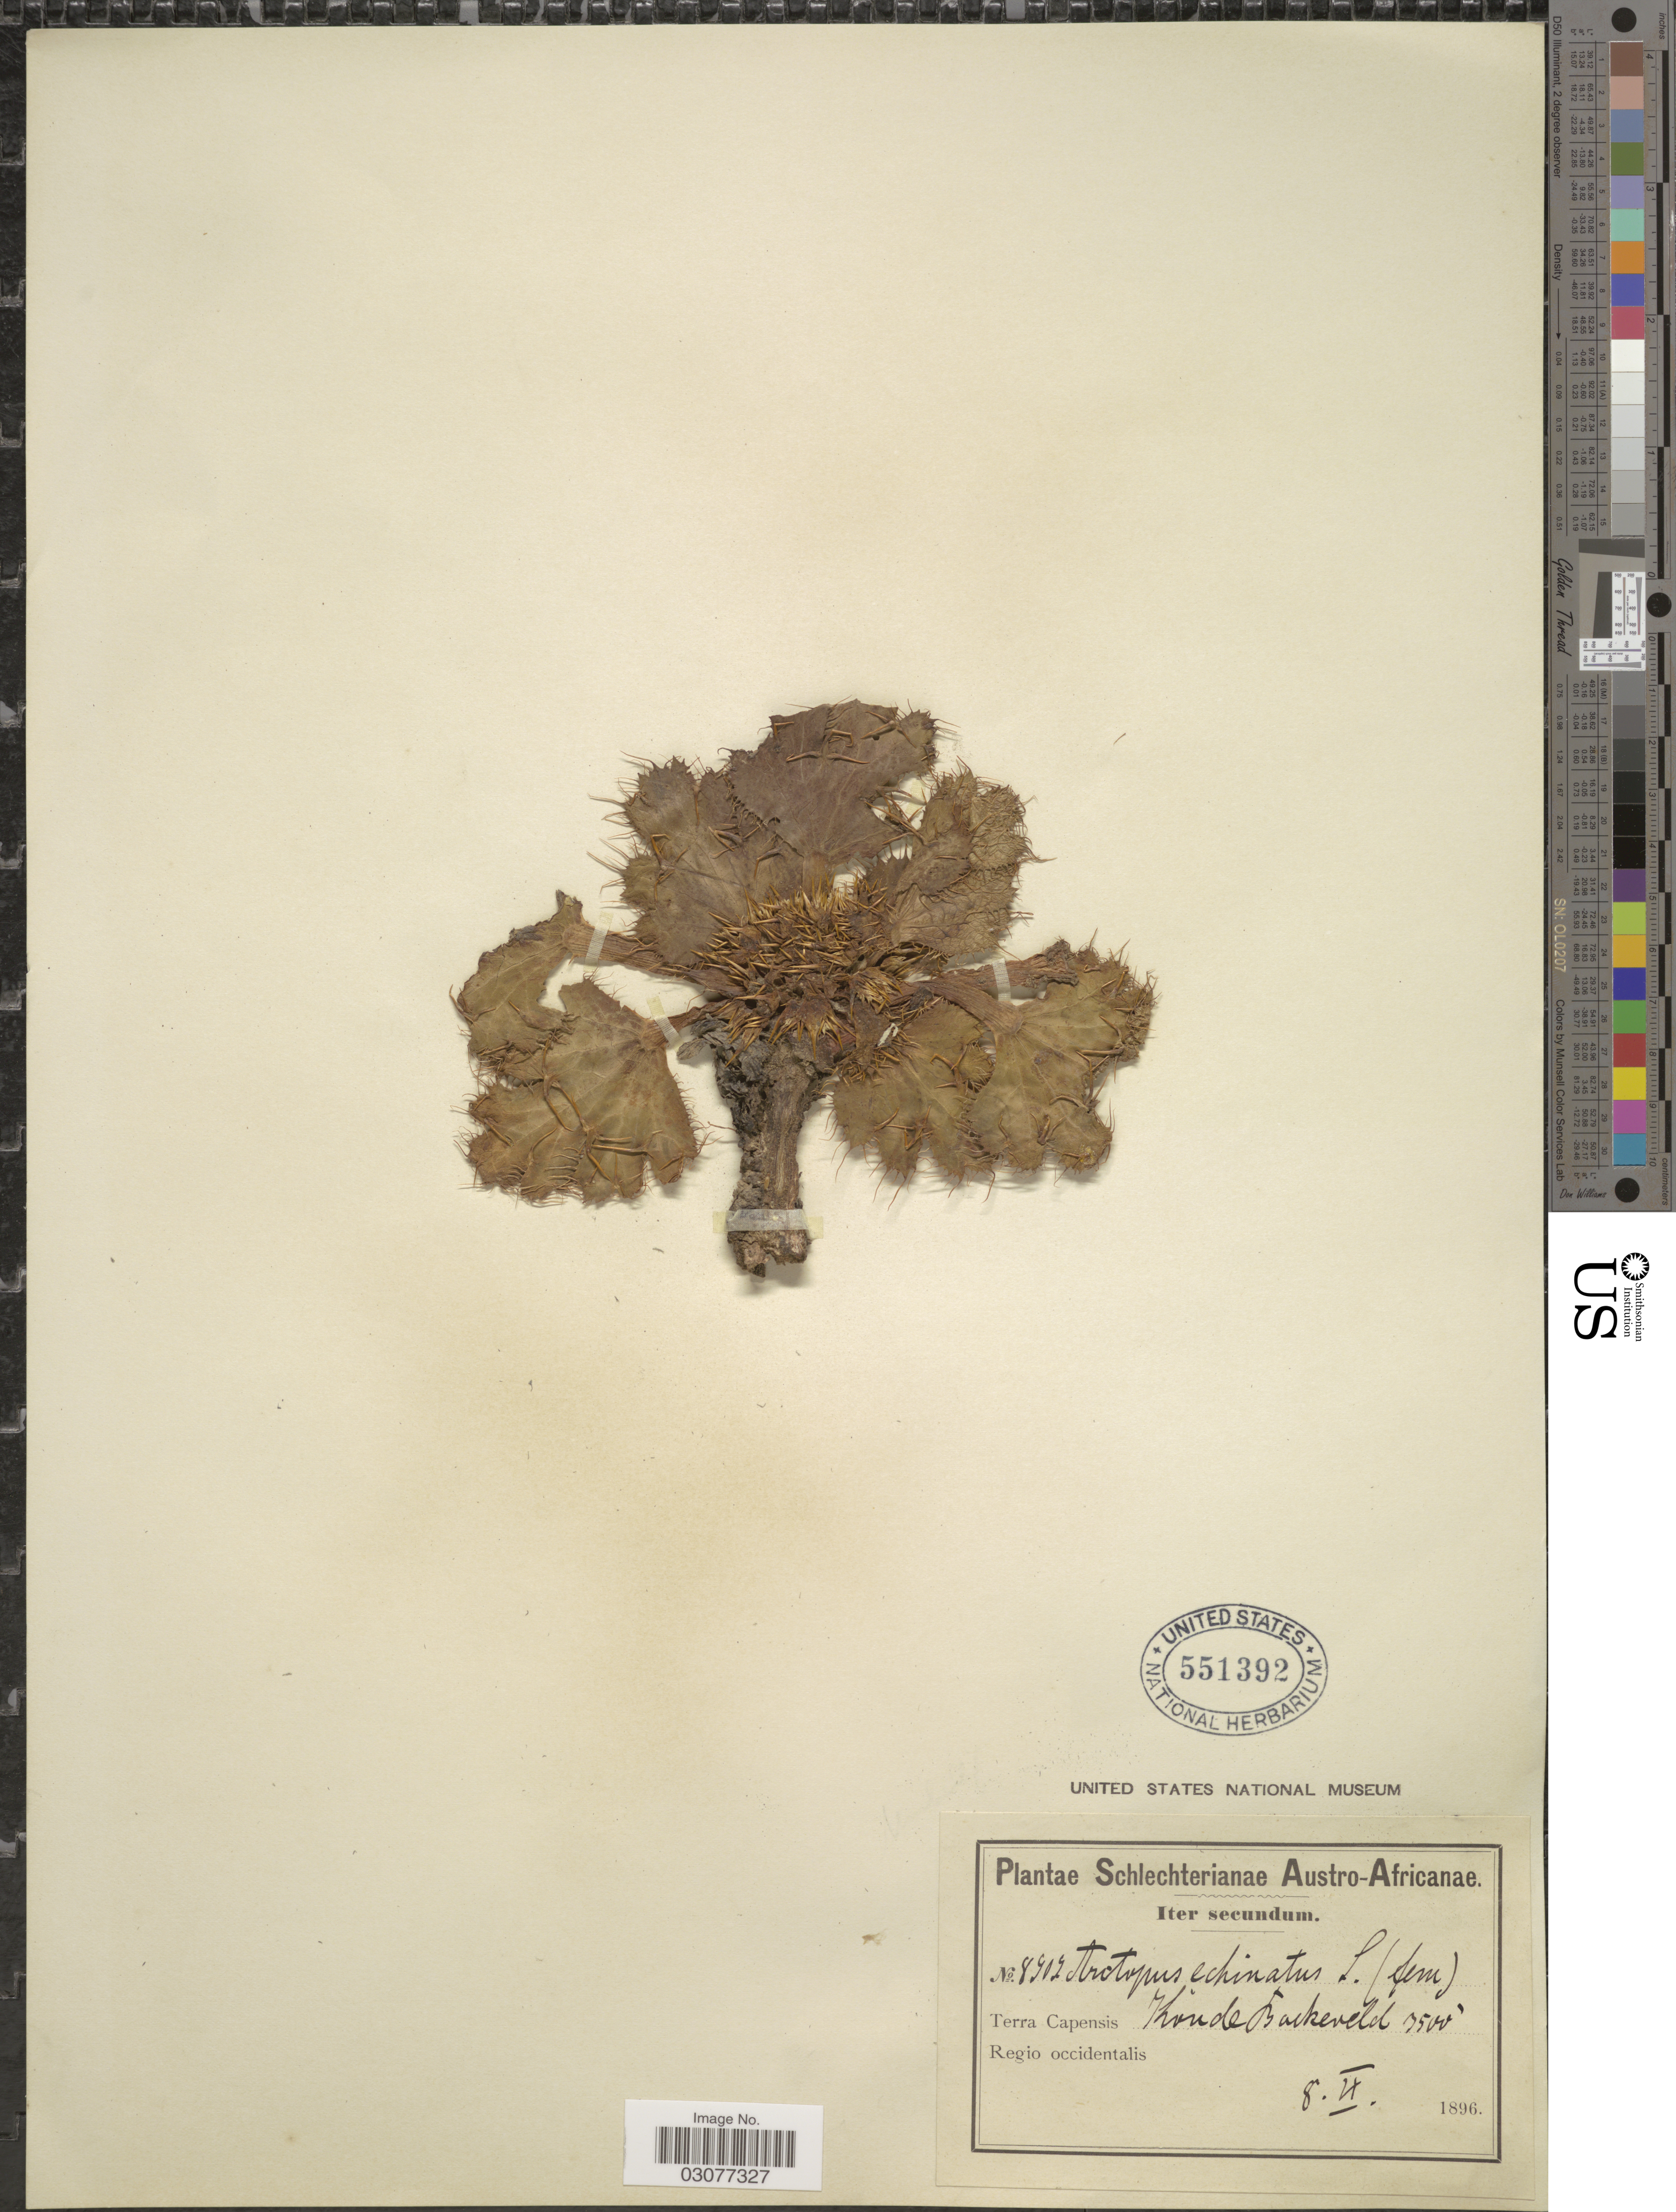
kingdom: Plantae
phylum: Tracheophyta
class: Magnoliopsida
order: Apiales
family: Apiaceae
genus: Arctopus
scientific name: Arctopus echinatus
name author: L. ex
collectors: Schlechter, --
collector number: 8902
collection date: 1896-09-08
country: South Africa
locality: Terra Capensis, Koude Backeveld.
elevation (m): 1067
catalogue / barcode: US 551392